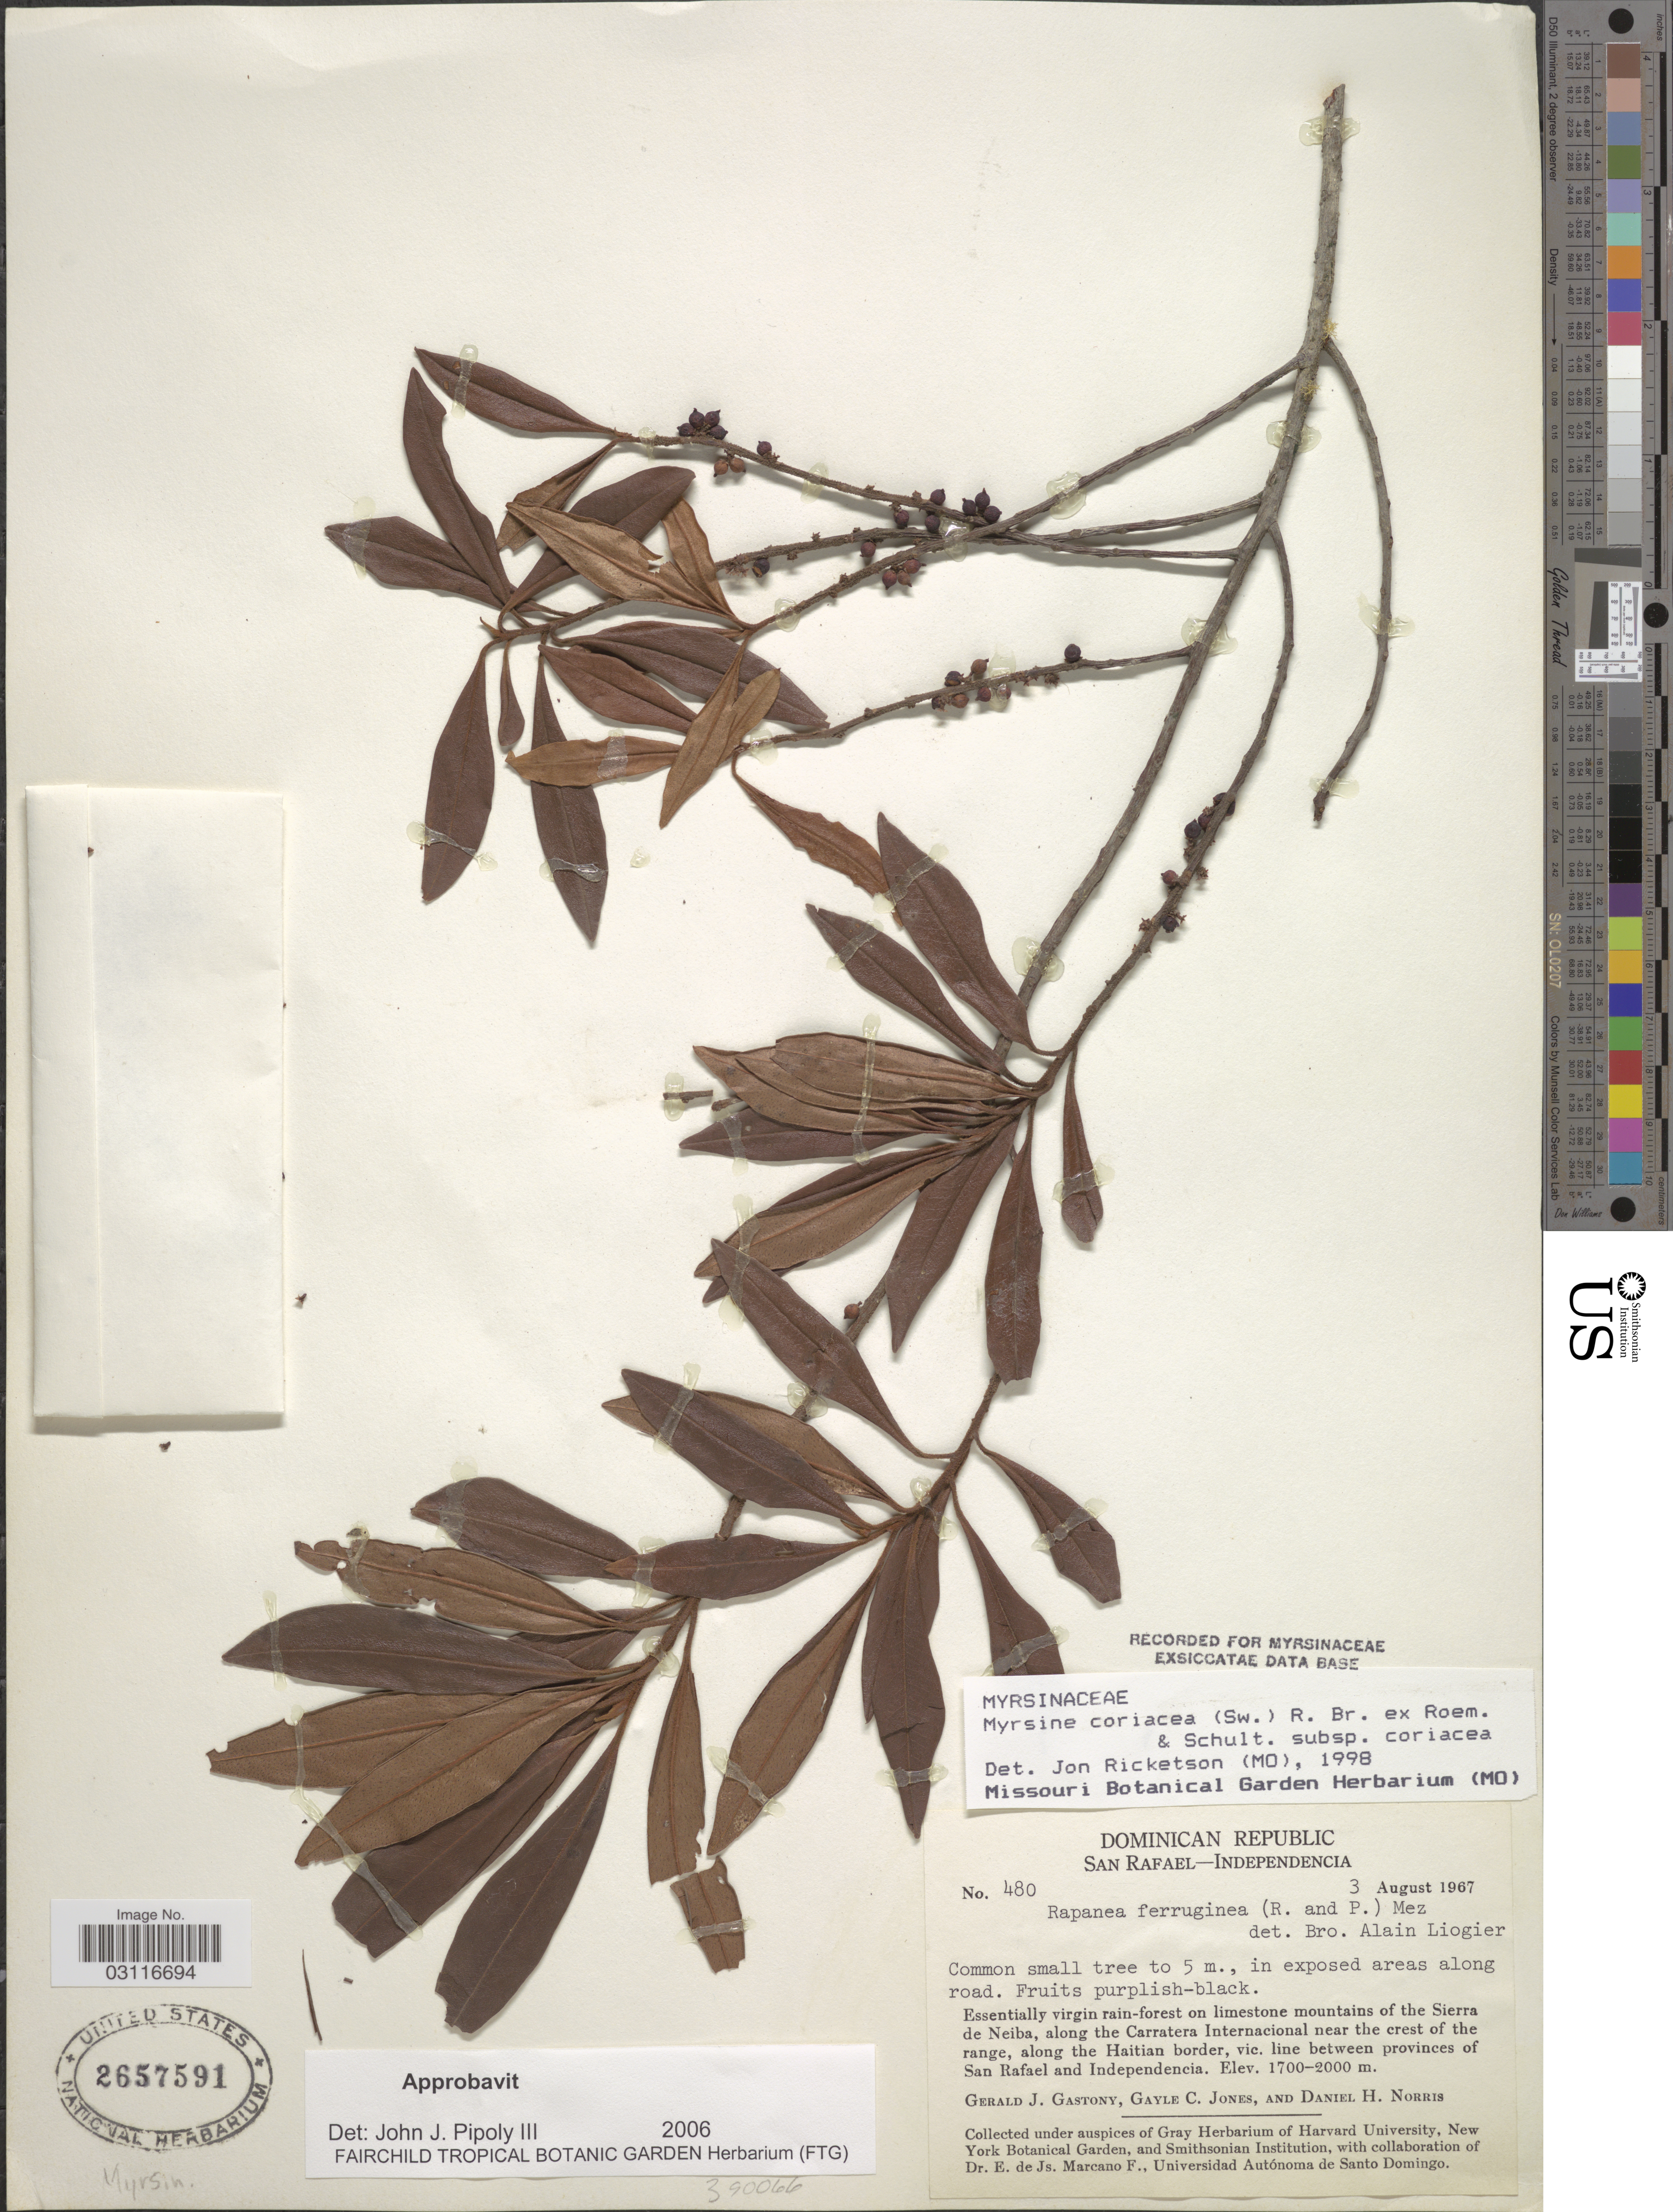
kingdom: Plantae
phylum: Tracheophyta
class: Magnoliopsida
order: Ericales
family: Primulaceae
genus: Myrsine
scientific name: Myrsine coriacea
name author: (Sw.) R. Br. ex Roem. & Schult.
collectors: G. Gastony, G. C. Jones & D. H. Norris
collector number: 480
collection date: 1967-08-03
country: Dominican Republic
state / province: Independencia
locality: Sierra de Neiba, along the Carratera Internacional near the crest of the range, along the Haitian border, vic. line between provinces of San Rafael and Independencia.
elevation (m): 1700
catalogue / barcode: US 2657591